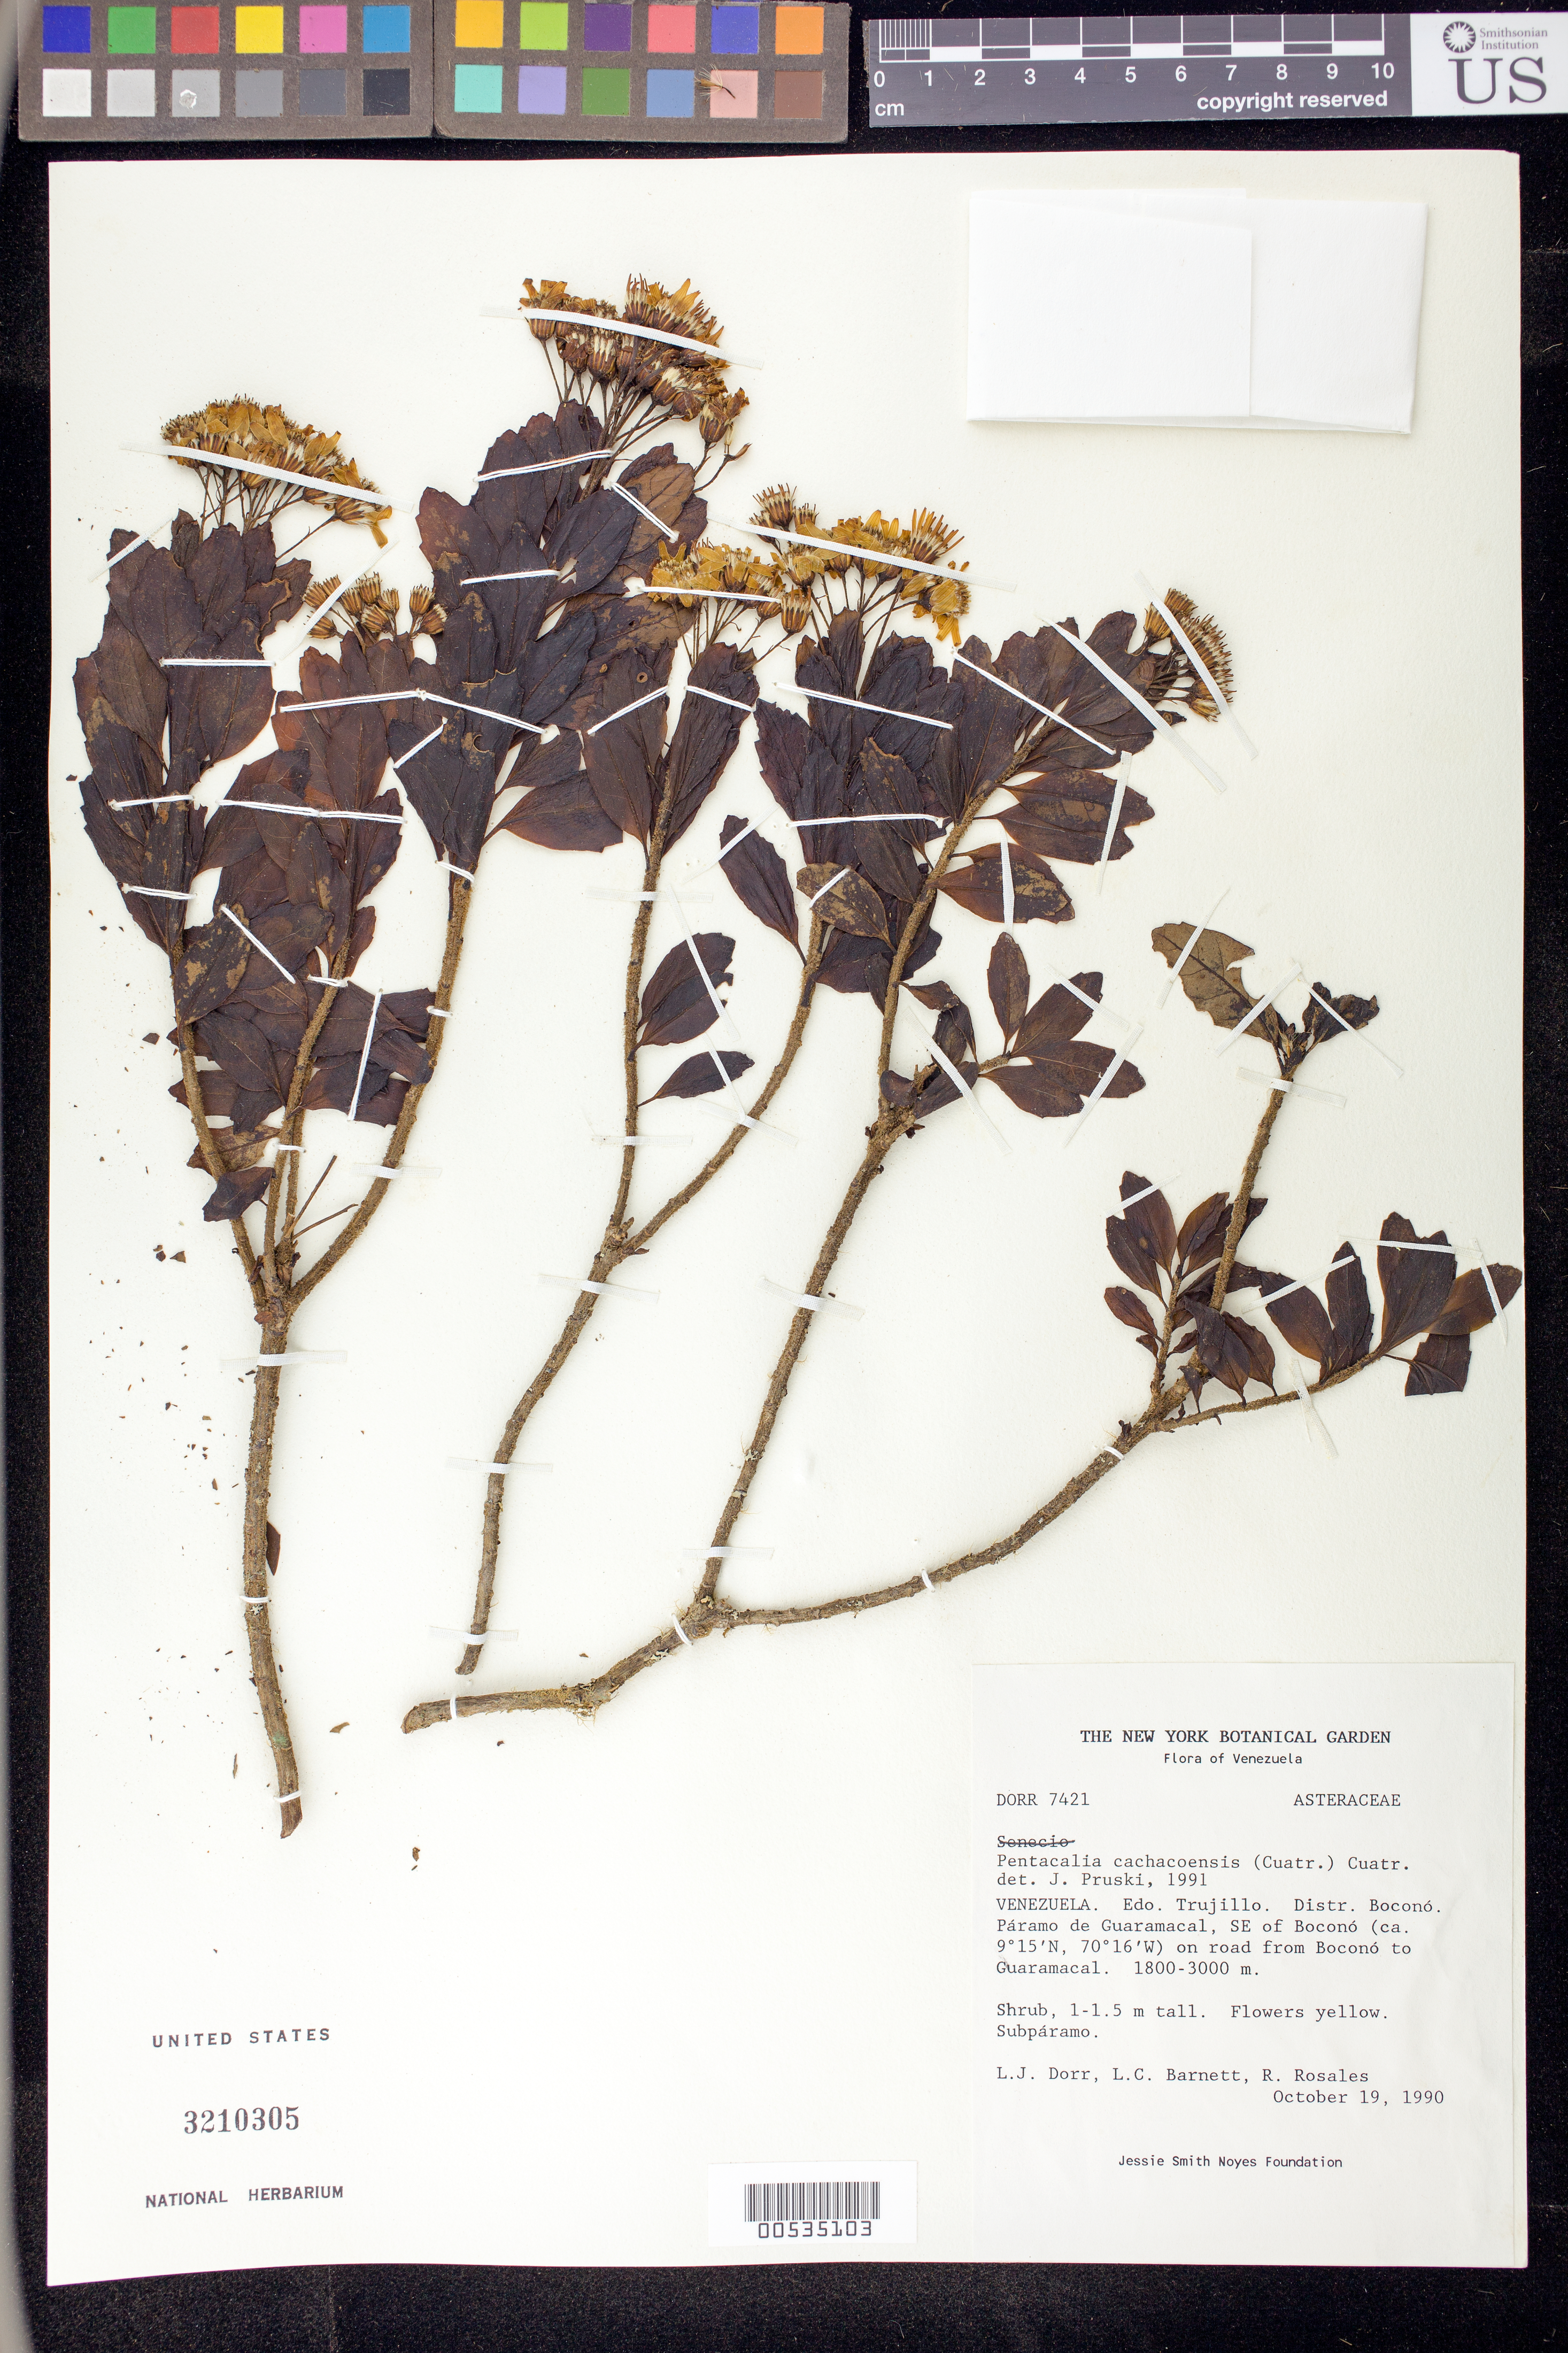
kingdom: Plantae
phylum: Tracheophyta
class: Magnoliopsida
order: Asterales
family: Asteraceae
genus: Pentacalia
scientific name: Pentacalia cachacoensis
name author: (Cuatrec.) Cuatrec.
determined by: Pruski, J. F.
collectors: L. J. Dorr, L. C. Barnett & R. Rosales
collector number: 7421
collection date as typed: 19 Oct 1990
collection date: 1990-10-19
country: Venezuela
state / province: Trujillo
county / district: Boconó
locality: Páramo de Guaramacal. SE of Boconó on road from Boconó to Guaramacal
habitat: Subpáramo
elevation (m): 1800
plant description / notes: NY, PORT, US, VEN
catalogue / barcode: US 3210305